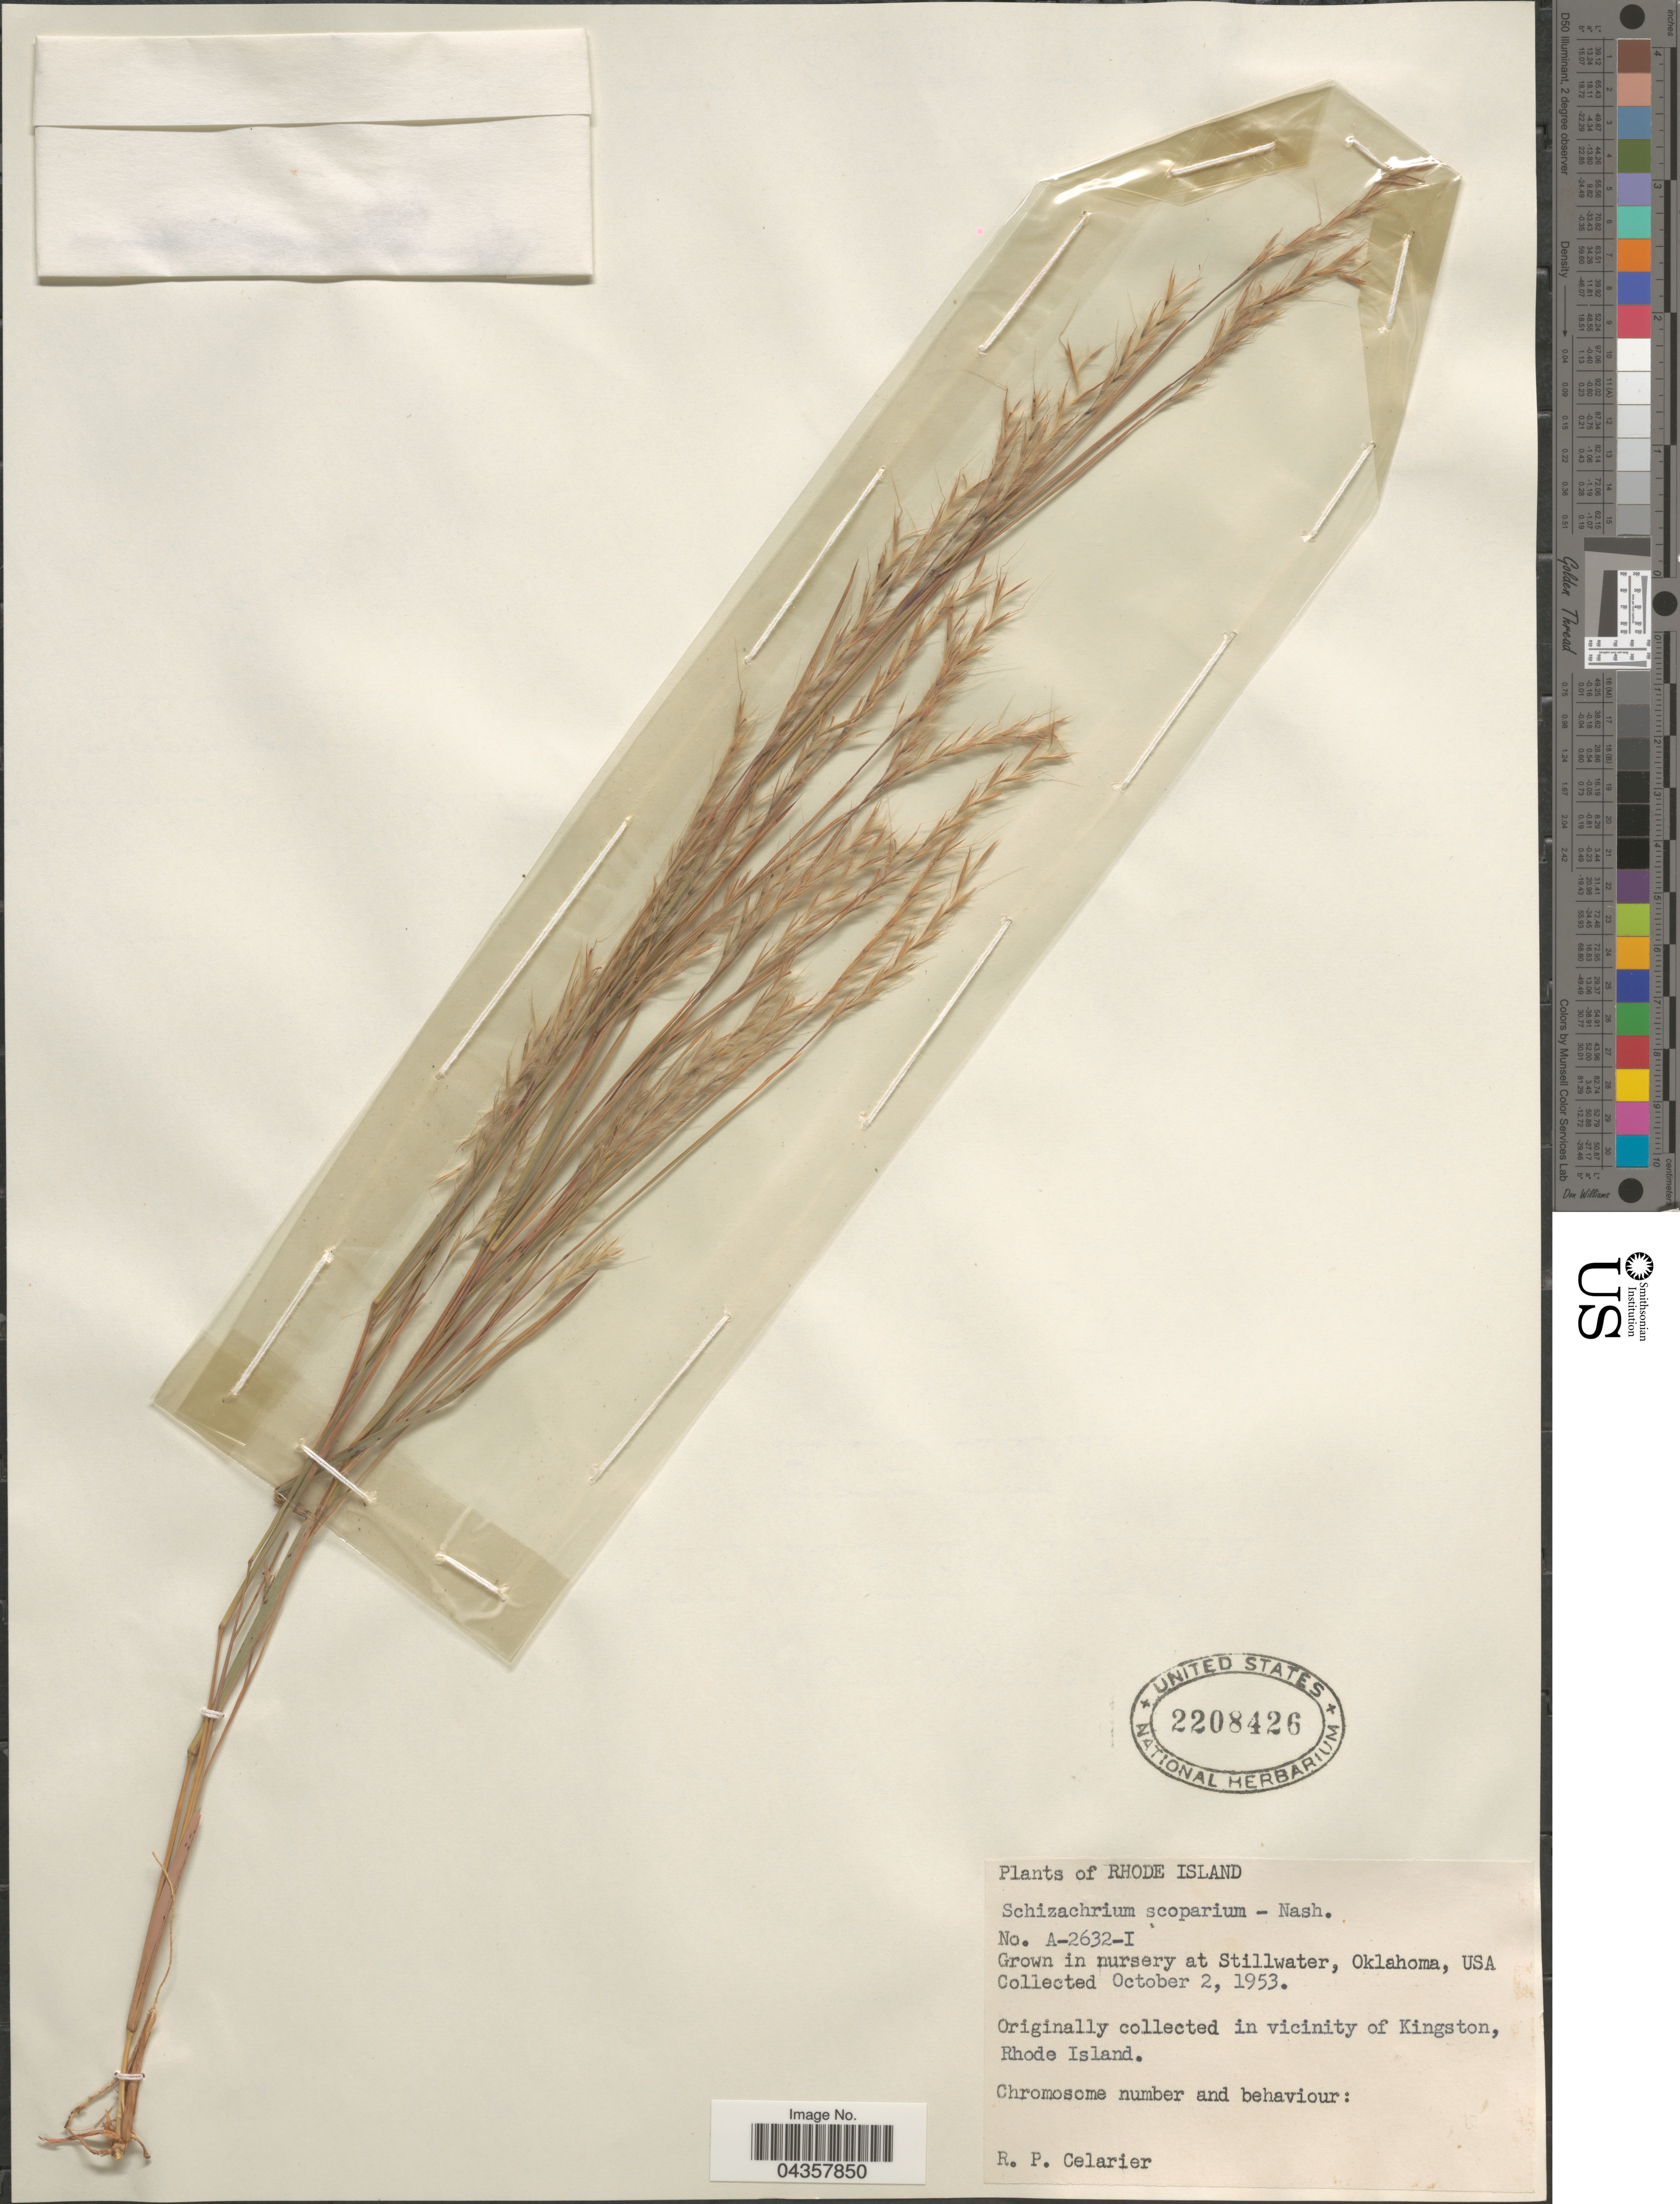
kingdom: Plantae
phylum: Tracheophyta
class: Liliopsida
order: Poales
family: Poaceae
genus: Schizachyrium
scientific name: Schizachyrium scoparium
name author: (Michx.) Nash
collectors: R. Celarier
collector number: A-2632-I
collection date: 1953-10-02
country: United States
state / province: Oklahoma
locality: Grown in nursery at Stillwater.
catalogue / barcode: US 2208426